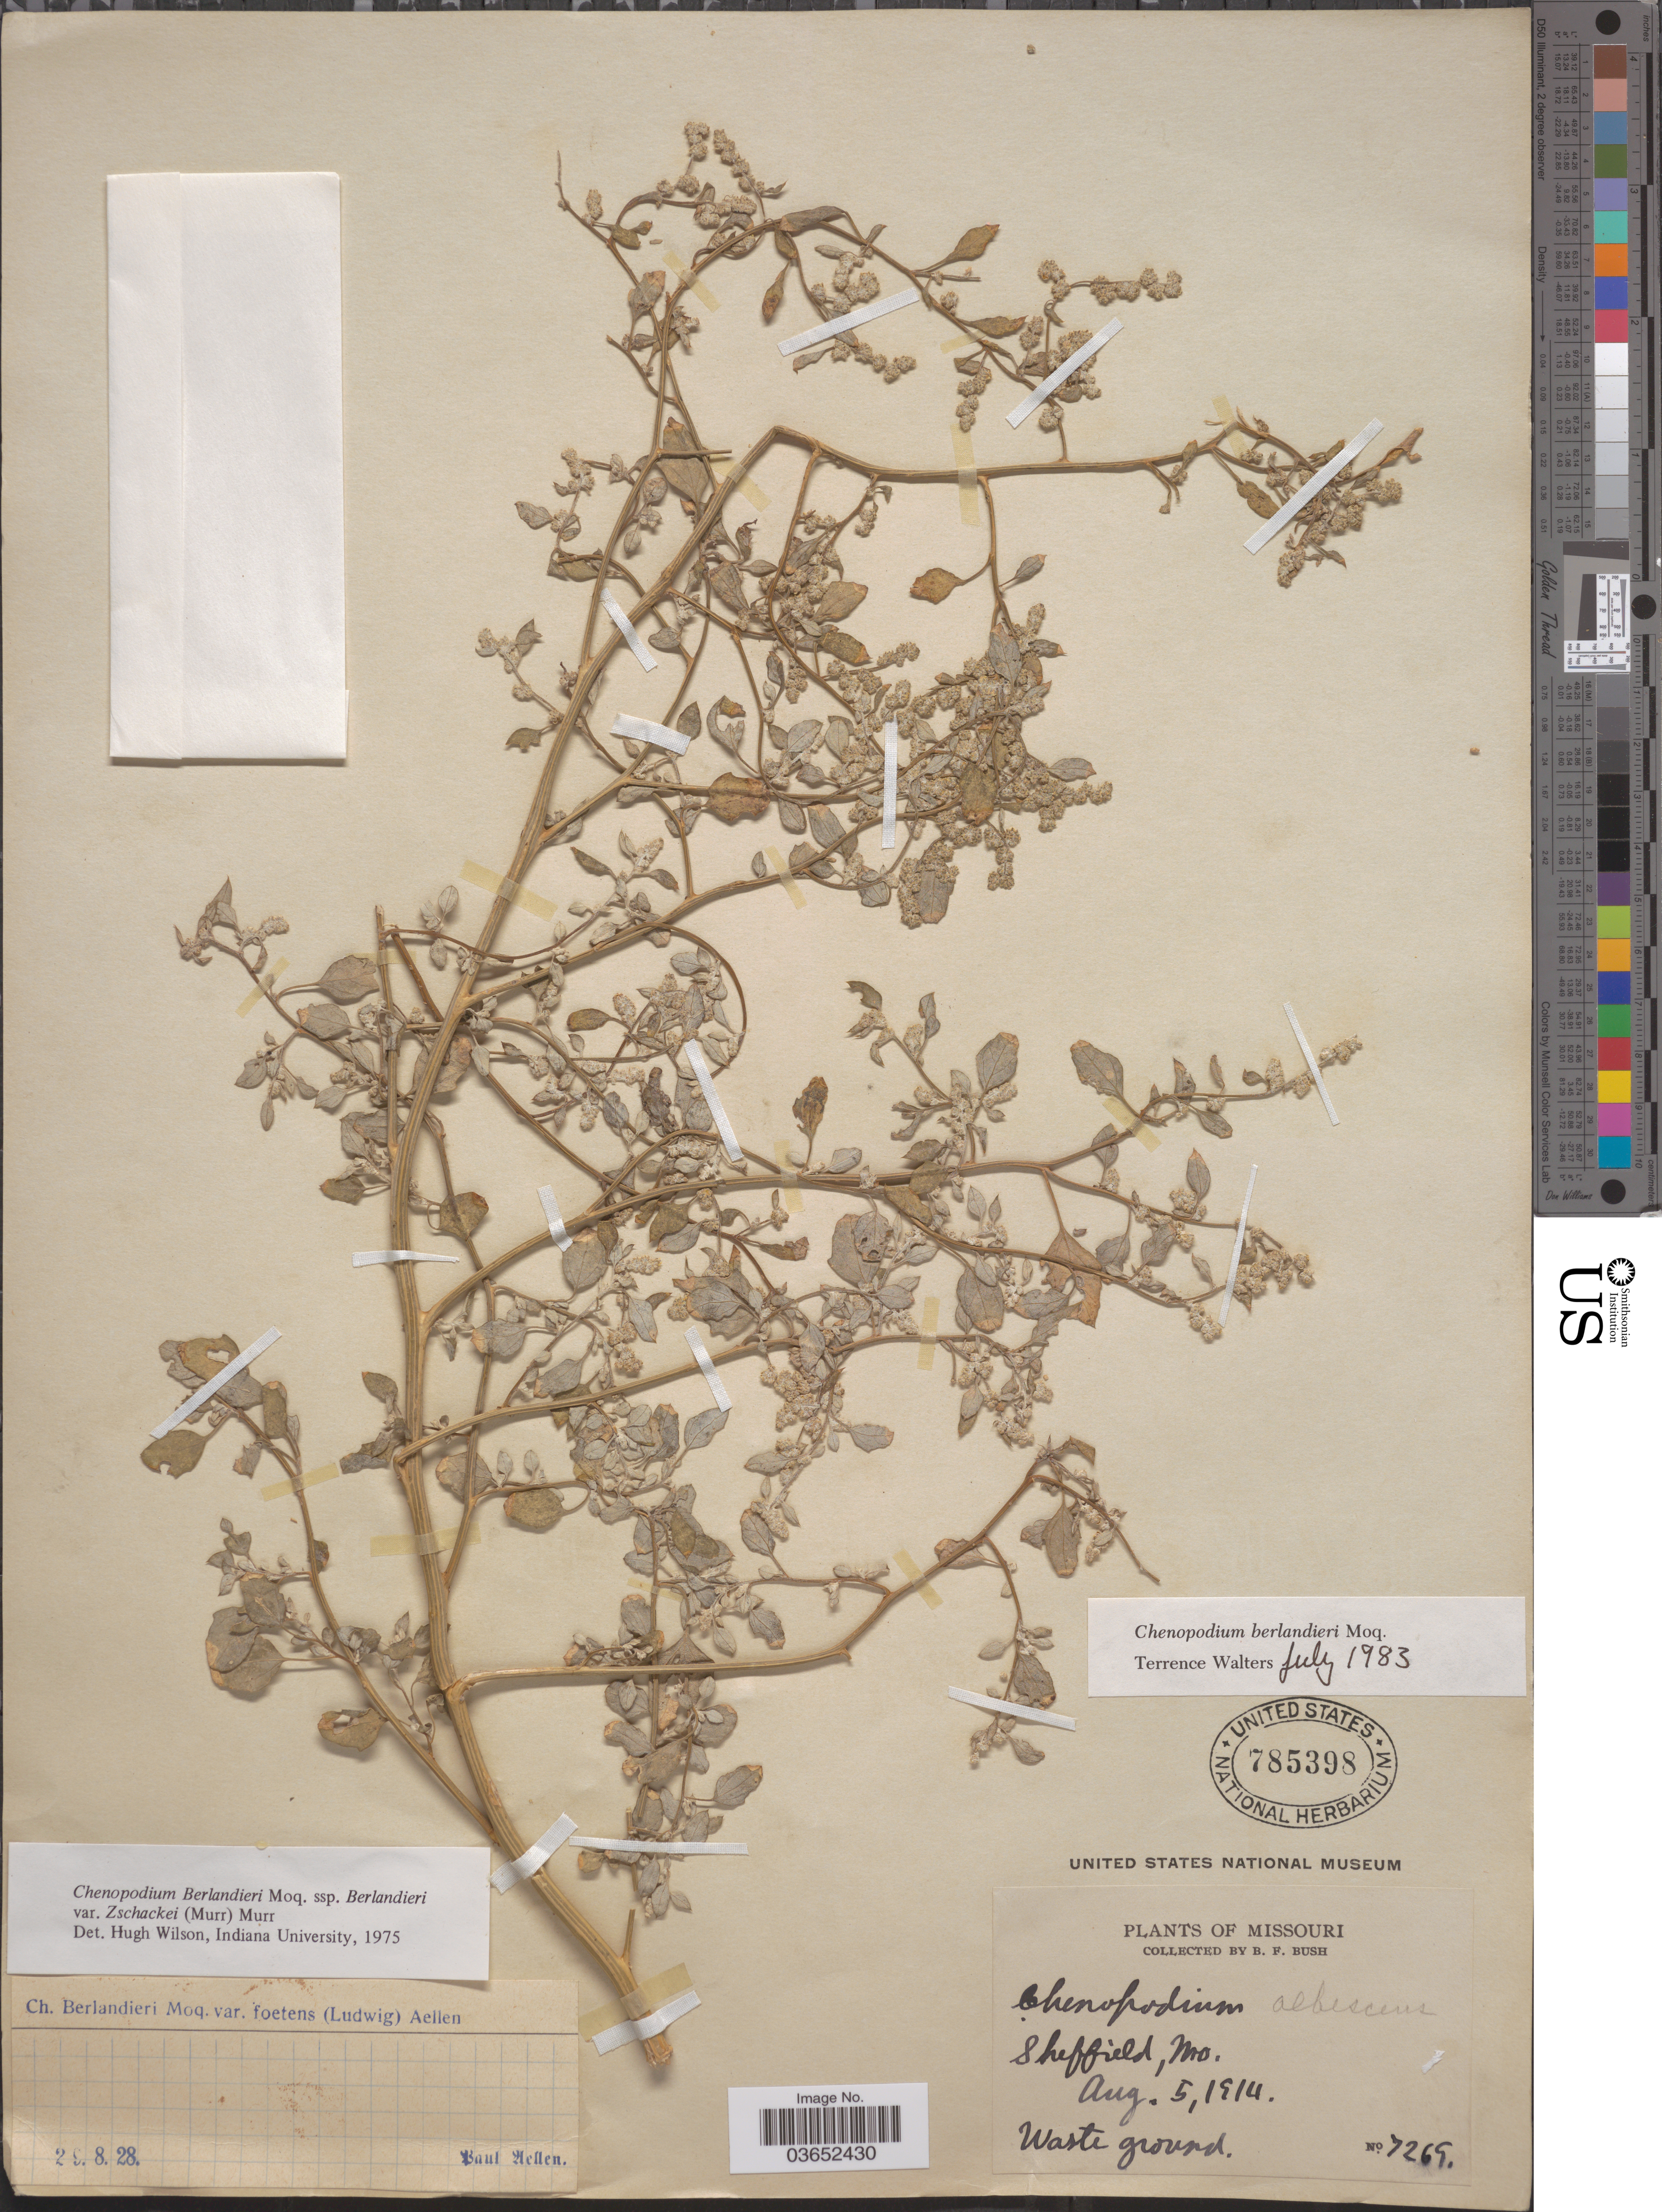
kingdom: Plantae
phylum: Tracheophyta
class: Magnoliopsida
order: Caryophyllales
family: Amaranthaceae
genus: Chenopodium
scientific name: Chenopodium berlandieri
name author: Moq.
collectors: B. F. Bush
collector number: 7269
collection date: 1914-08-05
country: United States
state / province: Missouri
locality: Sheffield.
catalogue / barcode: US 785398